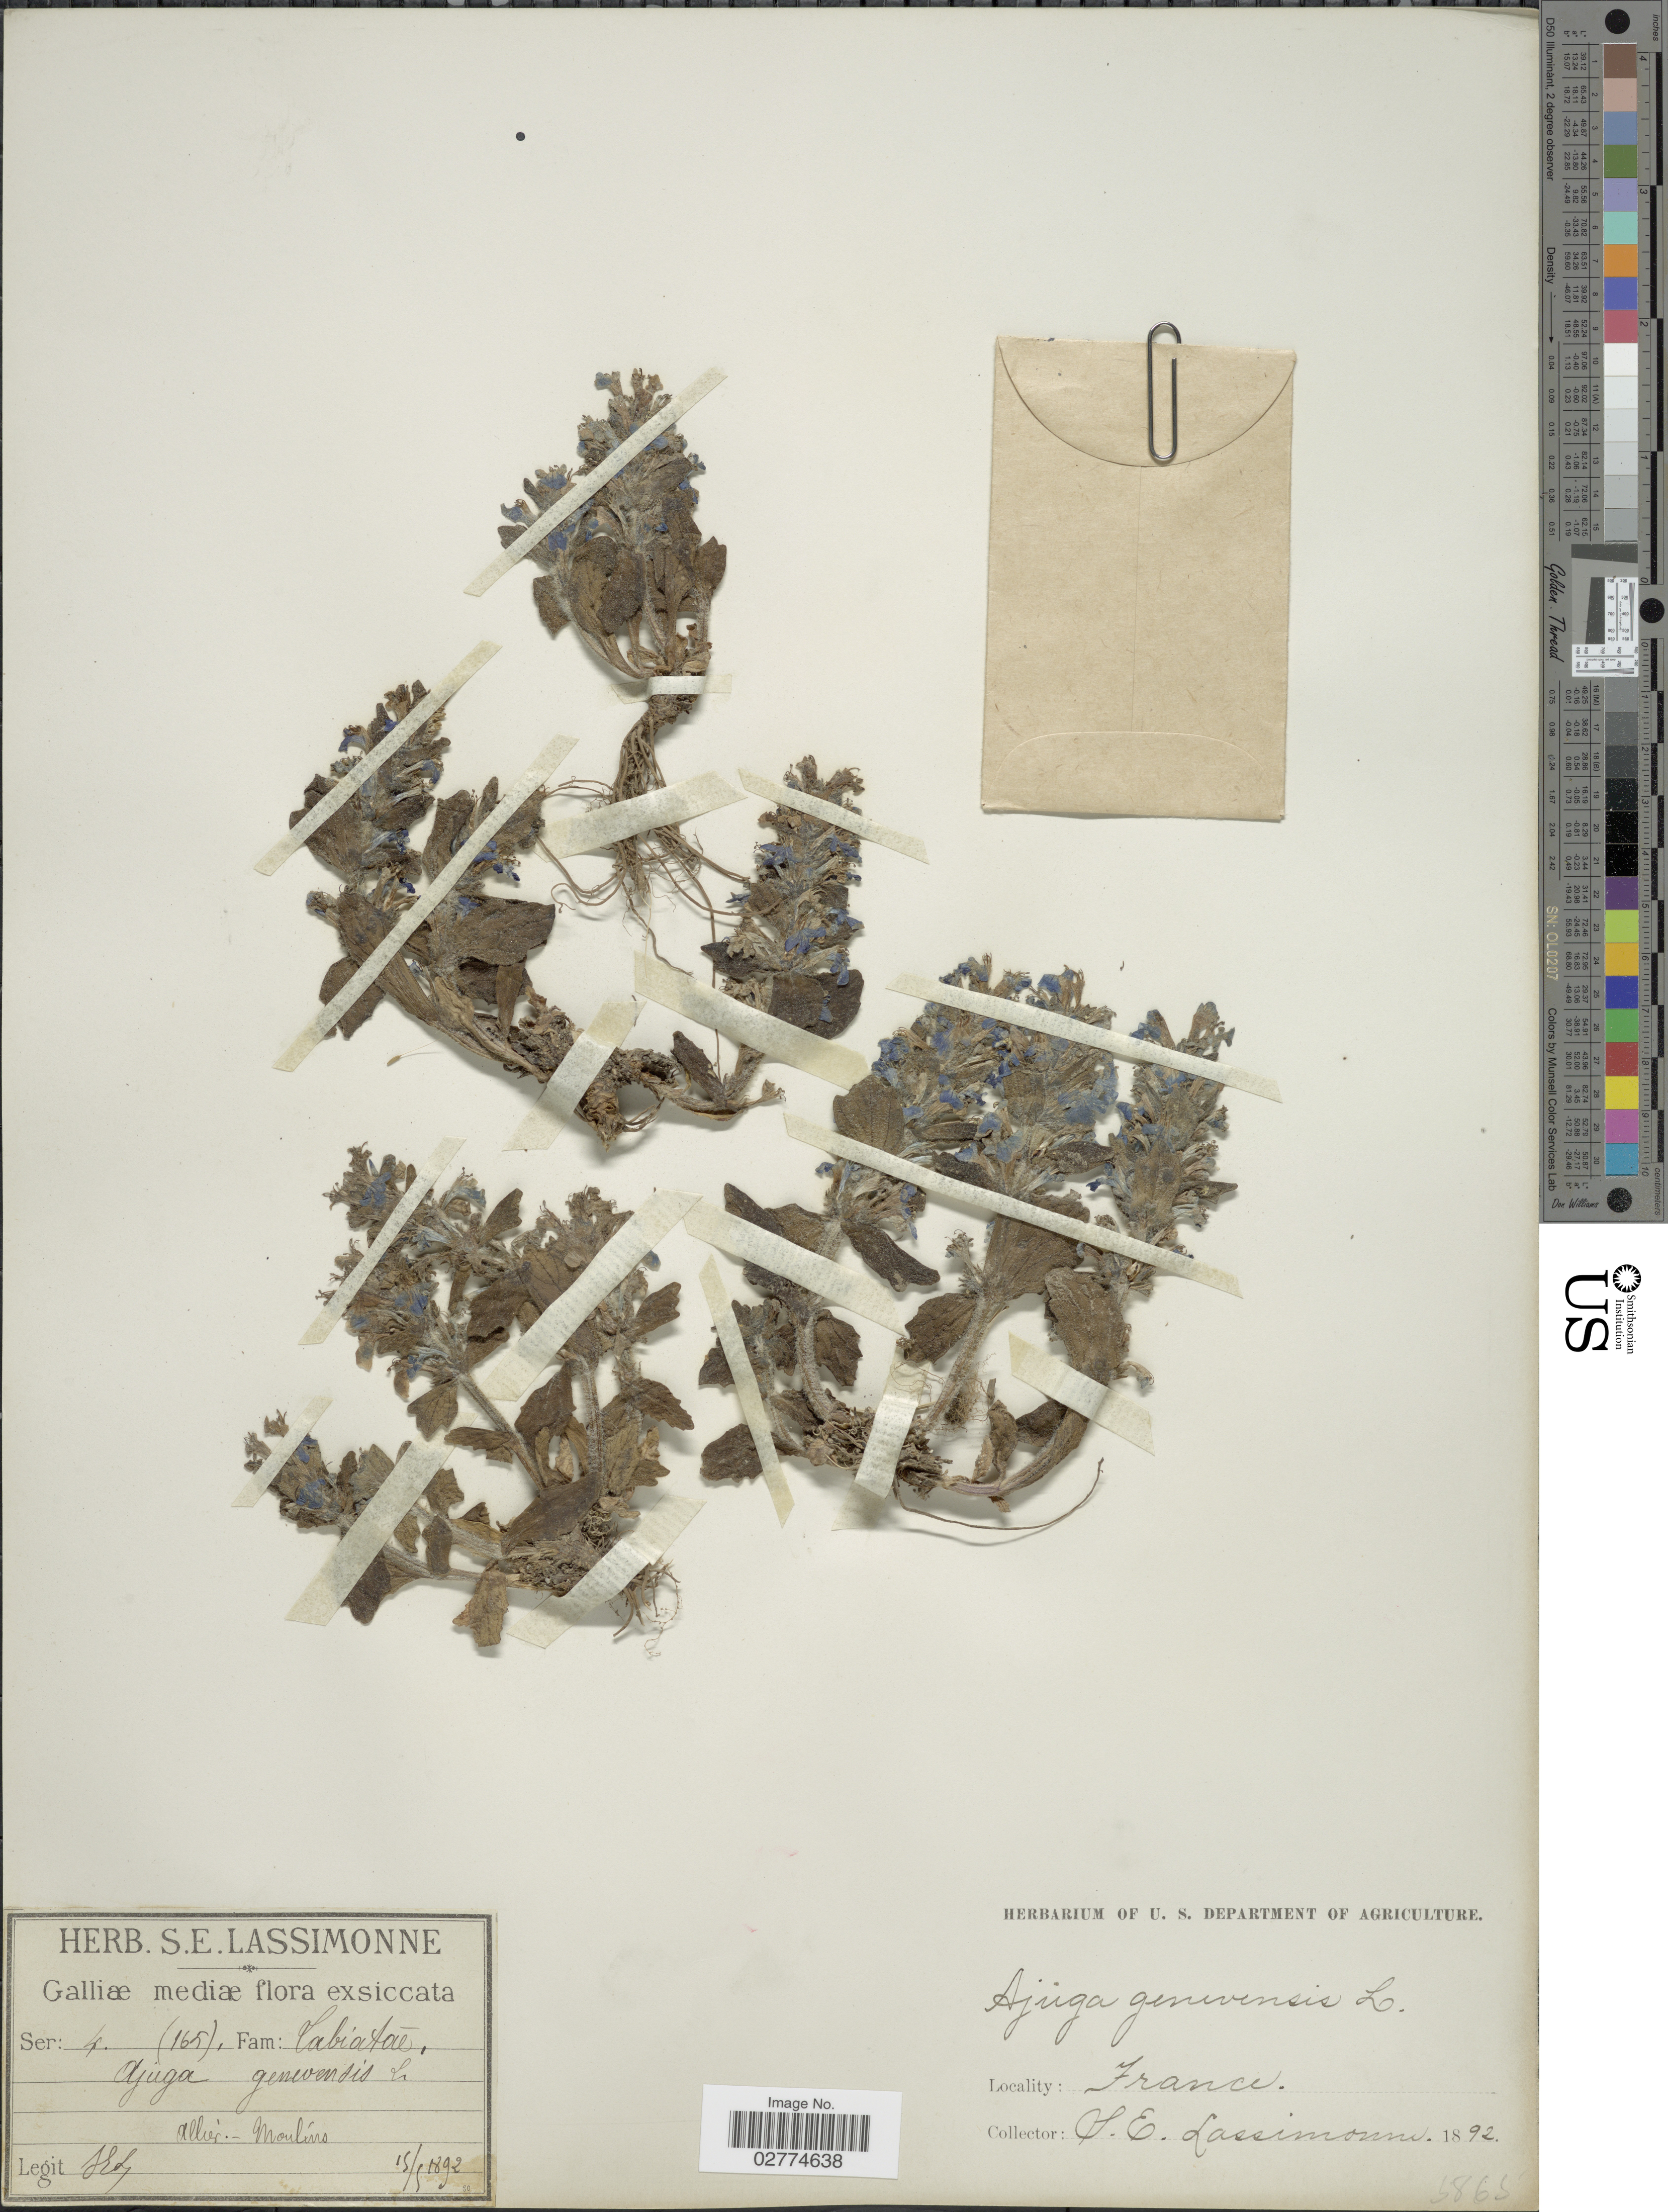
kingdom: Plantae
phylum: Tracheophyta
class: Magnoliopsida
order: Lamiales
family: Lamiaceae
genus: Ajuga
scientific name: Ajuga genevensis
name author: L.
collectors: S. Lassimonne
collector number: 165*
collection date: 1892-05-15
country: France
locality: Galliæ mediæ, Allier - Moulino.